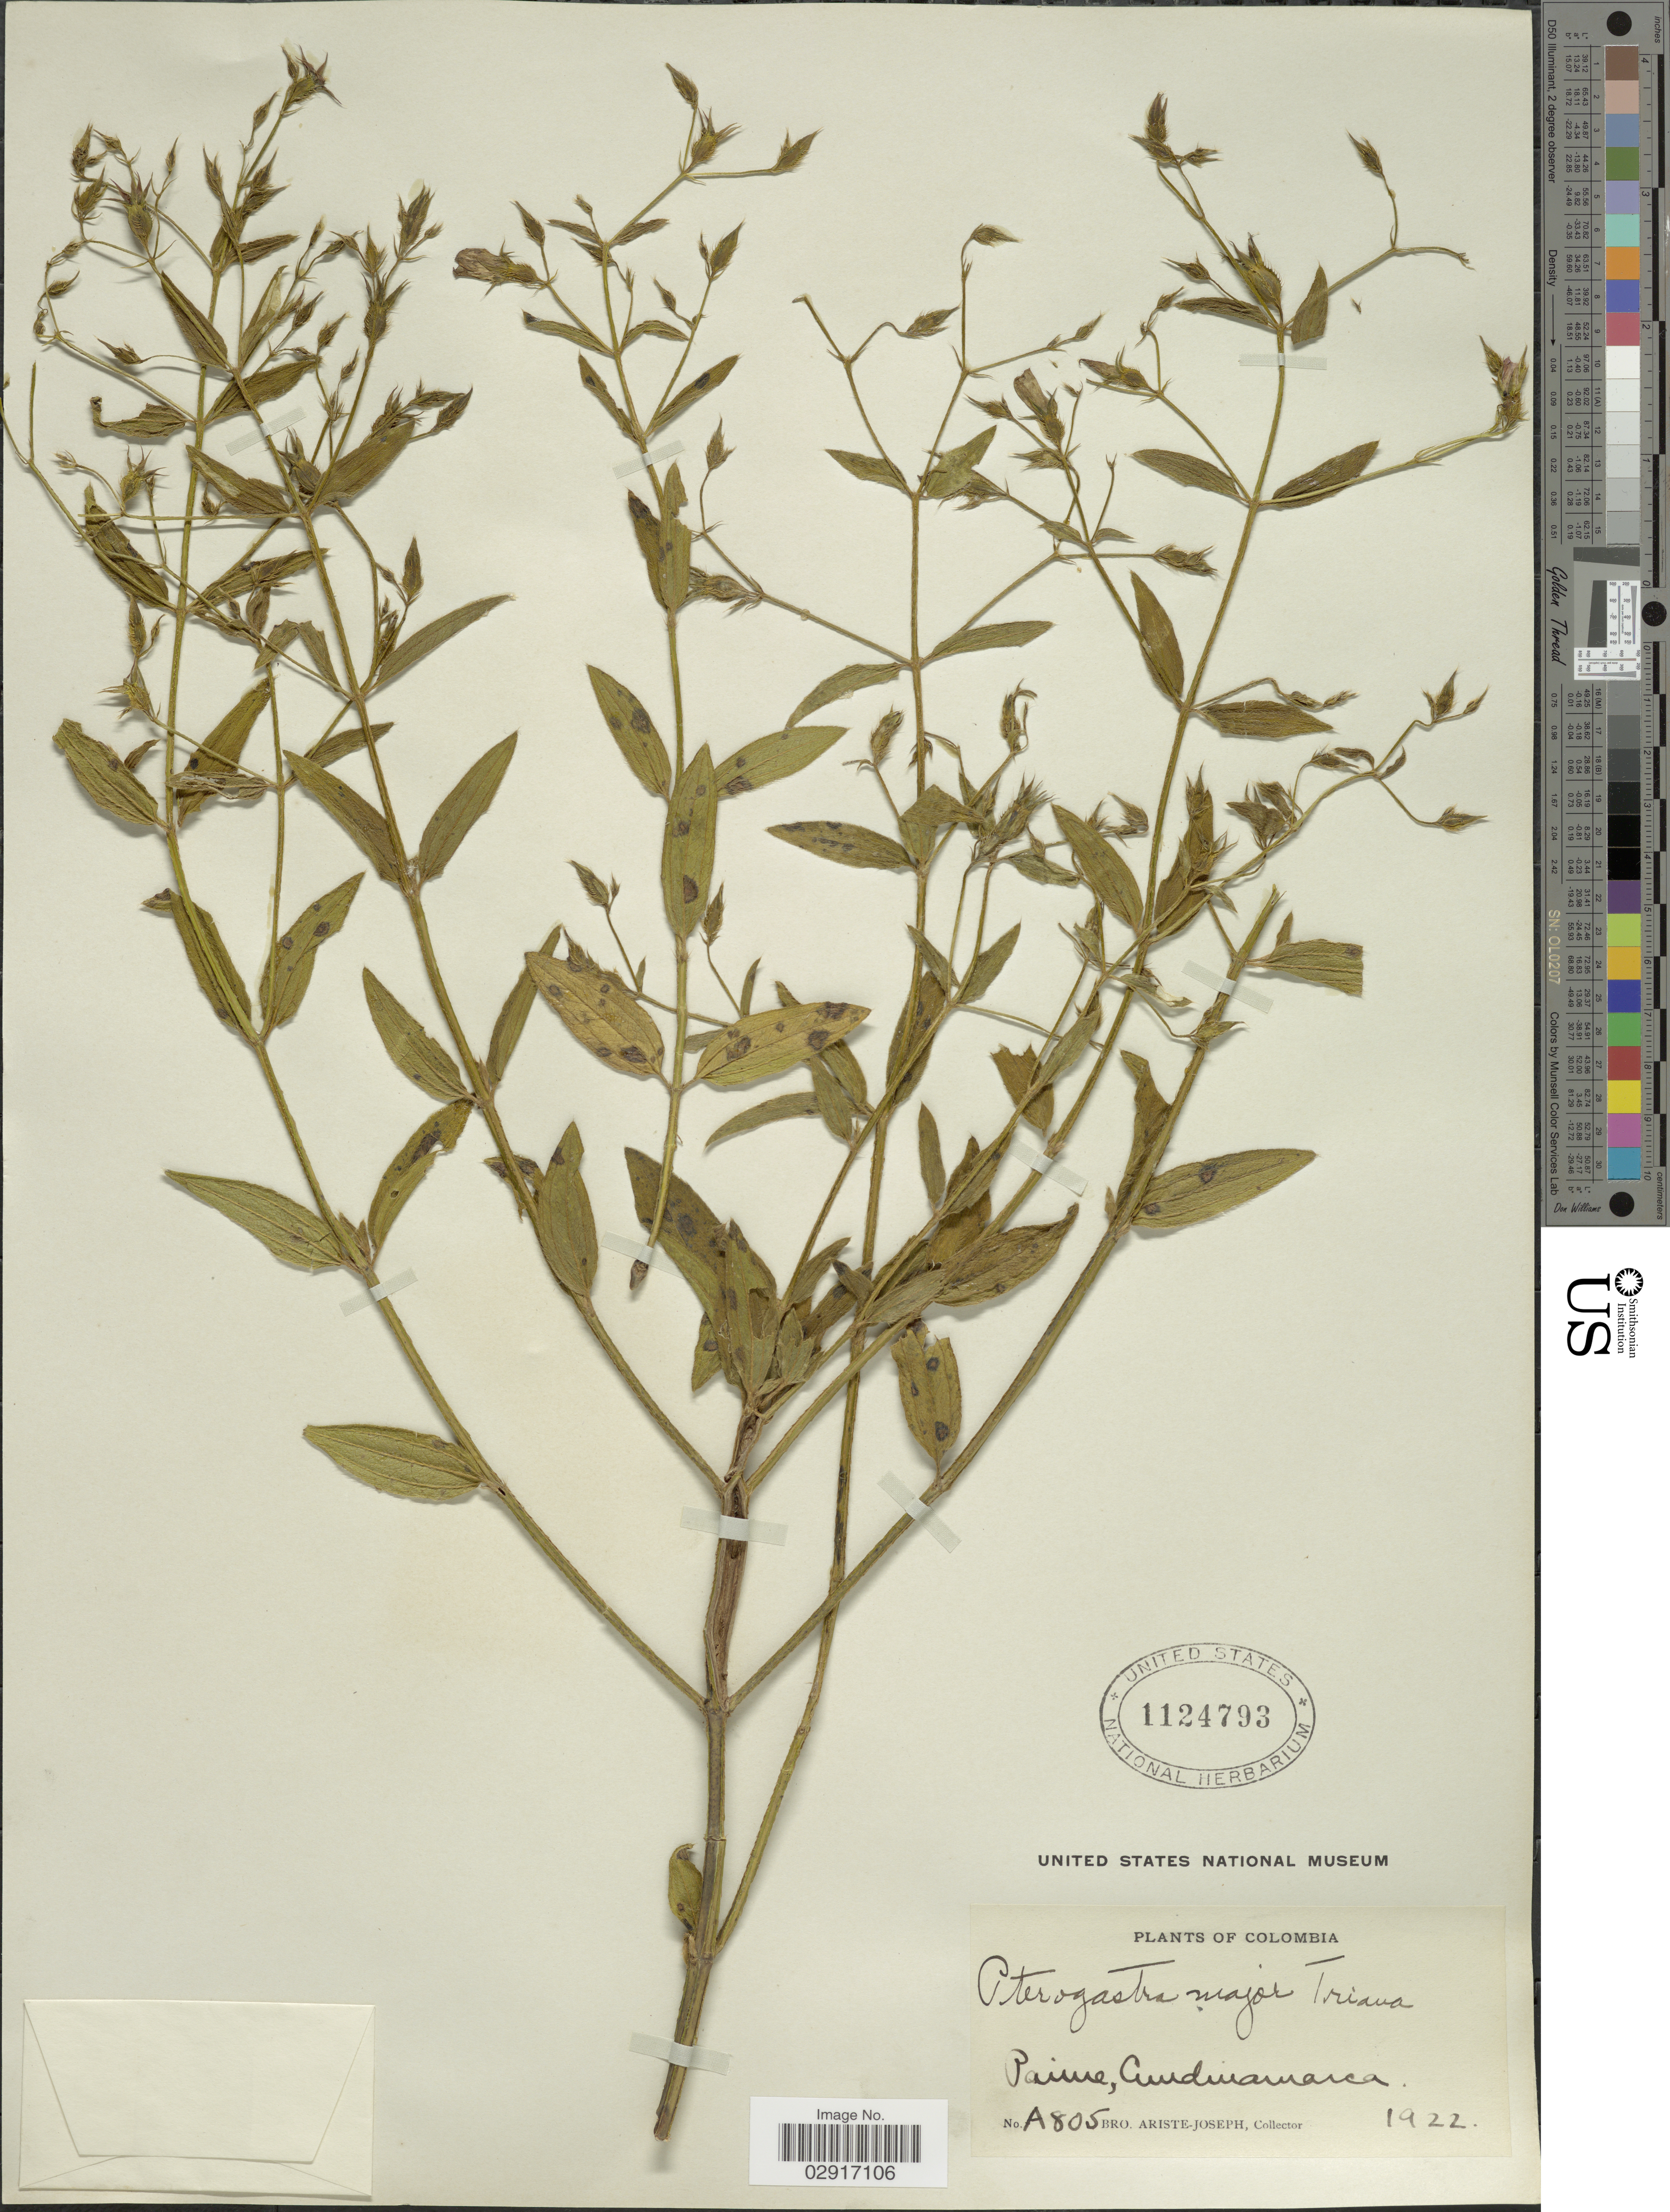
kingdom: Plantae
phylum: Tracheophyta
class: Magnoliopsida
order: Myrtales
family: Melastomataceae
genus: Pterogastra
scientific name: Pterogastra divaricata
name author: (Bonpl.) Naudin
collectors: Bro. Ariste-Joseph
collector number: A805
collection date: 1922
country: Colombia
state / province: Cundinamarca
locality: Paime, Cundinamarca.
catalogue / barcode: US 1124793